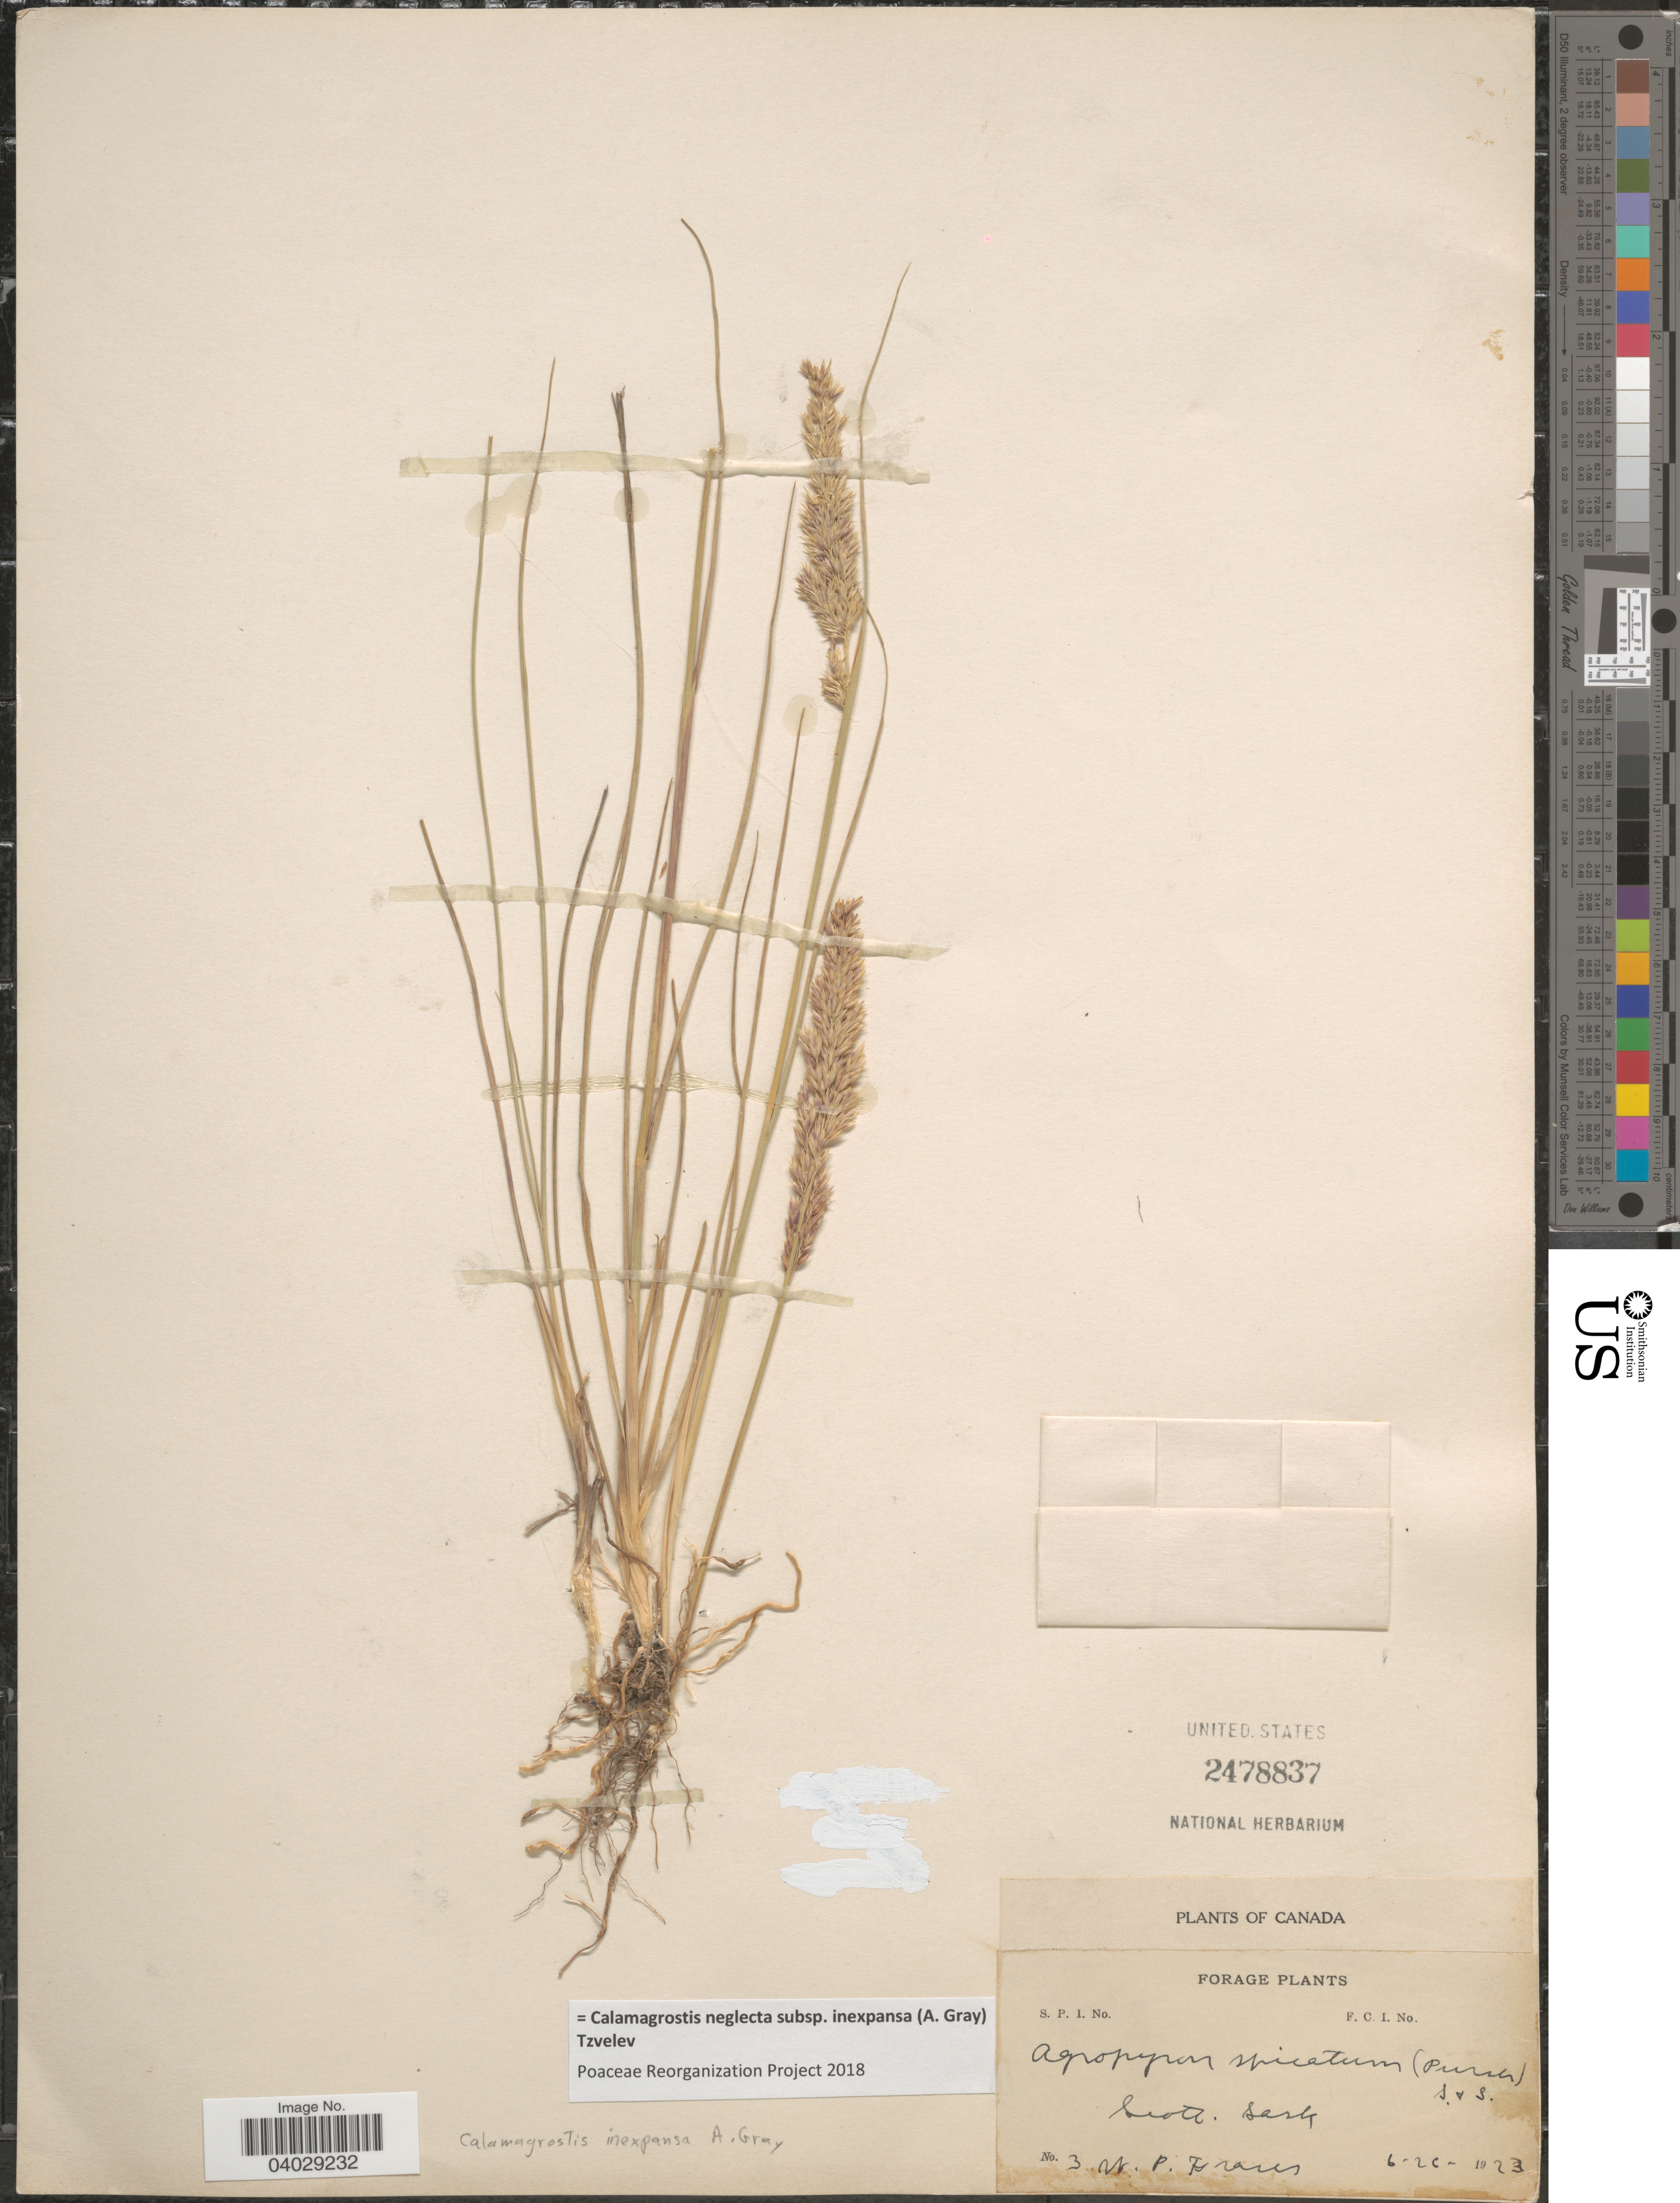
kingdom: Plantae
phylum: Tracheophyta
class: Liliopsida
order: Poales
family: Poaceae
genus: Calamagrostis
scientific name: Calamagrostis neglecta subsp. inexpansa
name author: (A. Gray) Tzvelev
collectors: W. Fraser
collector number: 3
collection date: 1923-06-26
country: Canada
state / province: Saskatchewan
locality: Scott, Sask.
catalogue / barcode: US 2478837